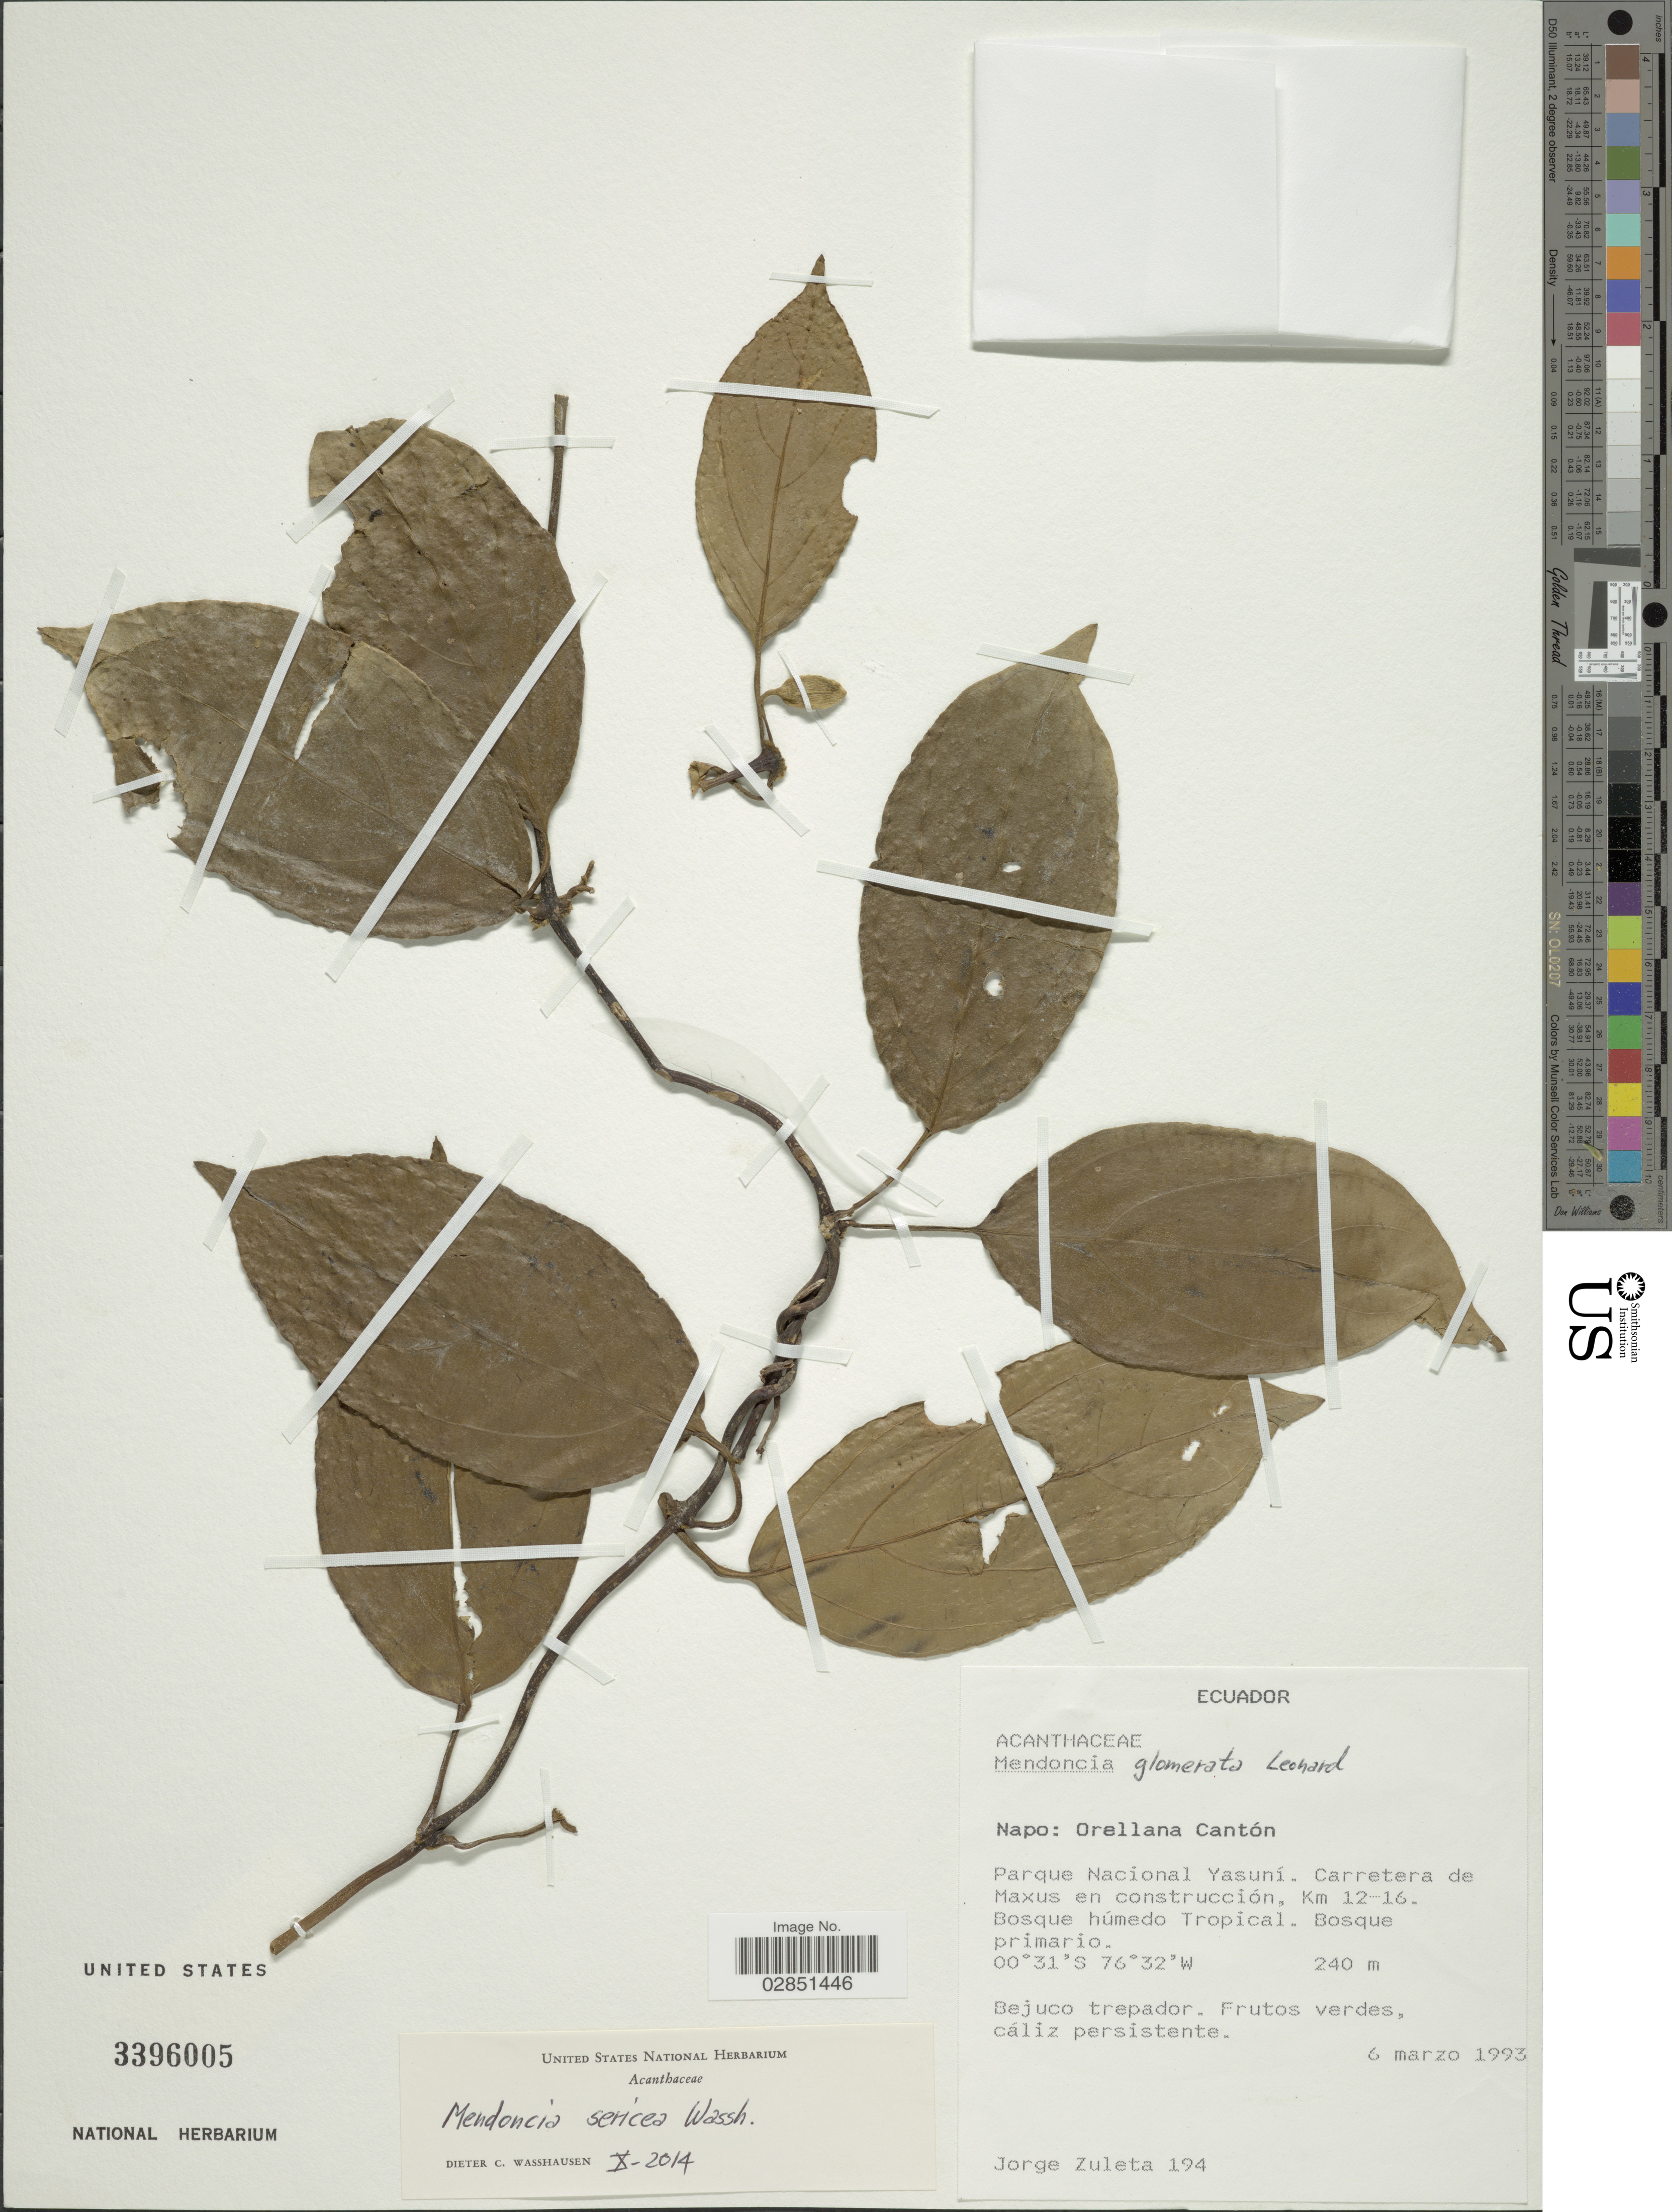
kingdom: Plantae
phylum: Tracheophyta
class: Magnoliopsida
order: Lamiales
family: Acanthaceae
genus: Mendoncia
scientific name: Mendoncia sericea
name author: Leonard ex Wassh.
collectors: J. Zuleta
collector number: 194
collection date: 1993-03-06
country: Ecuador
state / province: Napo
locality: Orellana Cantón. Parque Nacional Yasuní. Carretera de Maxus en construcción. Km 12-16.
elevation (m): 240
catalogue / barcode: US 3396005